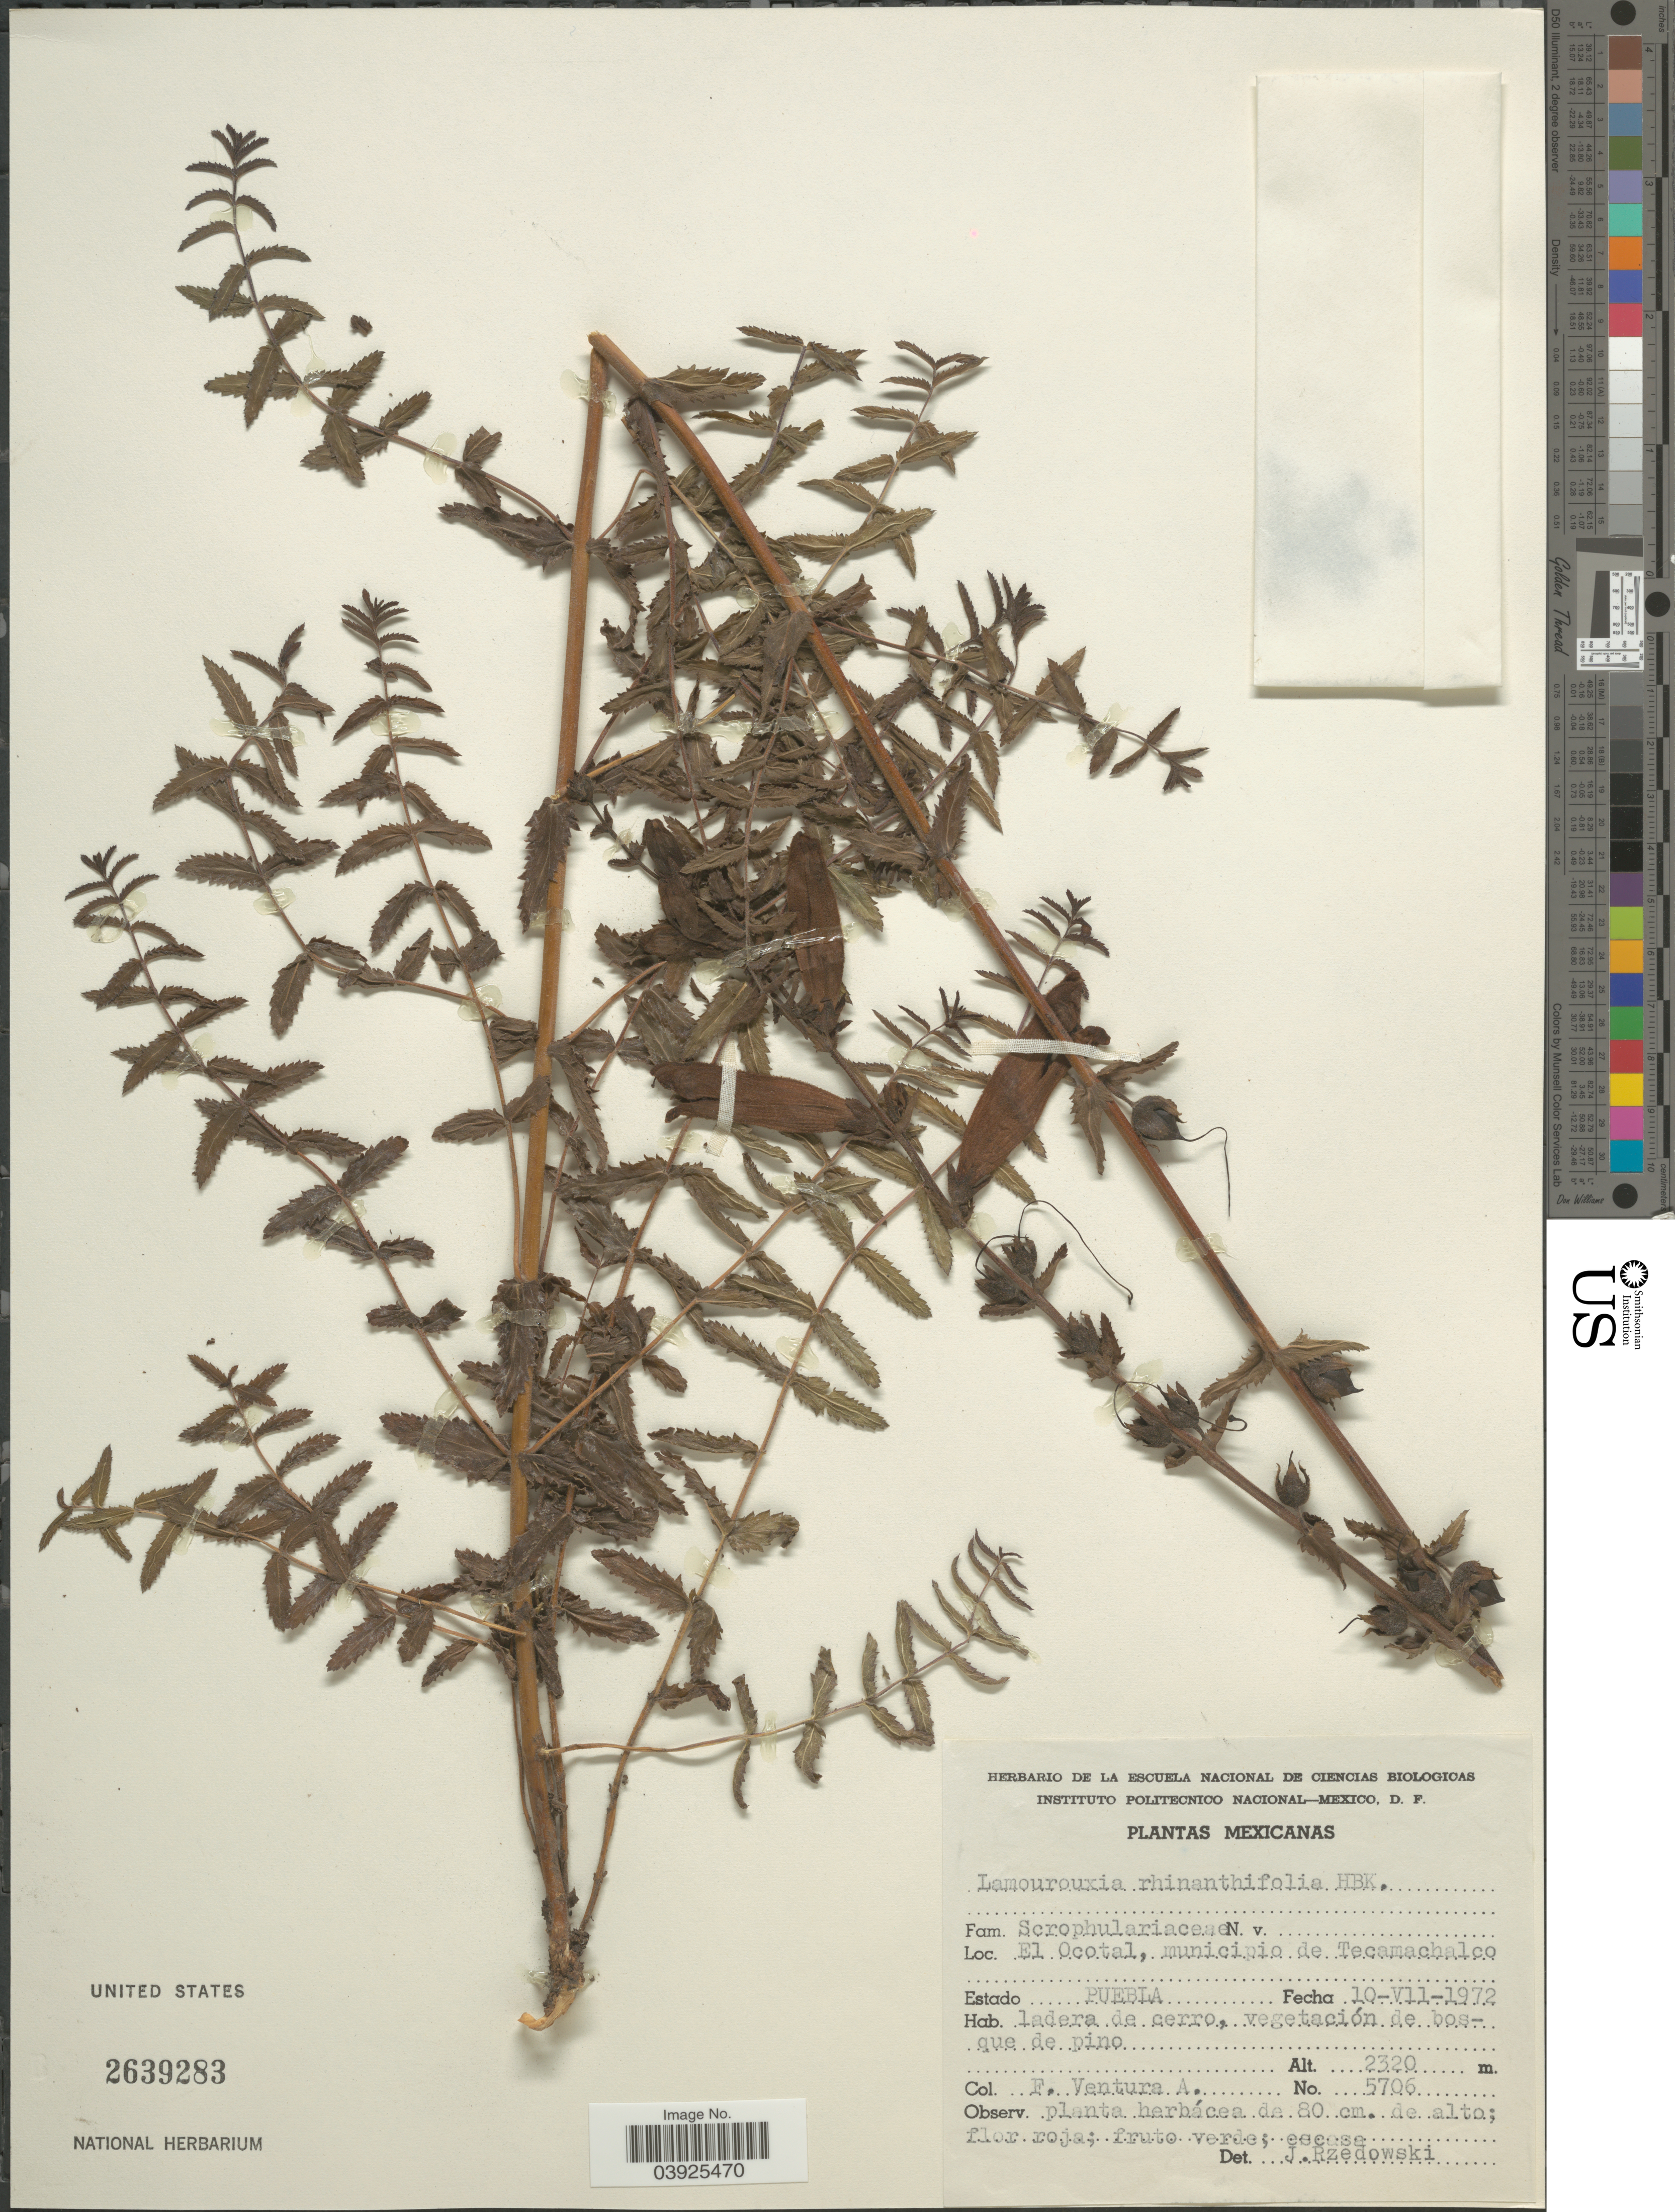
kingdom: Plantae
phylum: Tracheophyta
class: Magnoliopsida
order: Lamiales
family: Orobanchaceae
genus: Lamourouxia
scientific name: Lamourouxia rhinanthifolia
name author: Kunth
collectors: F. Ventura A.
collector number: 5706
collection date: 1972-07-10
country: Mexico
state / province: Puebla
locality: El Ocotal, municipio de Tecamachalco.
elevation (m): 2320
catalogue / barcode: US 2639283